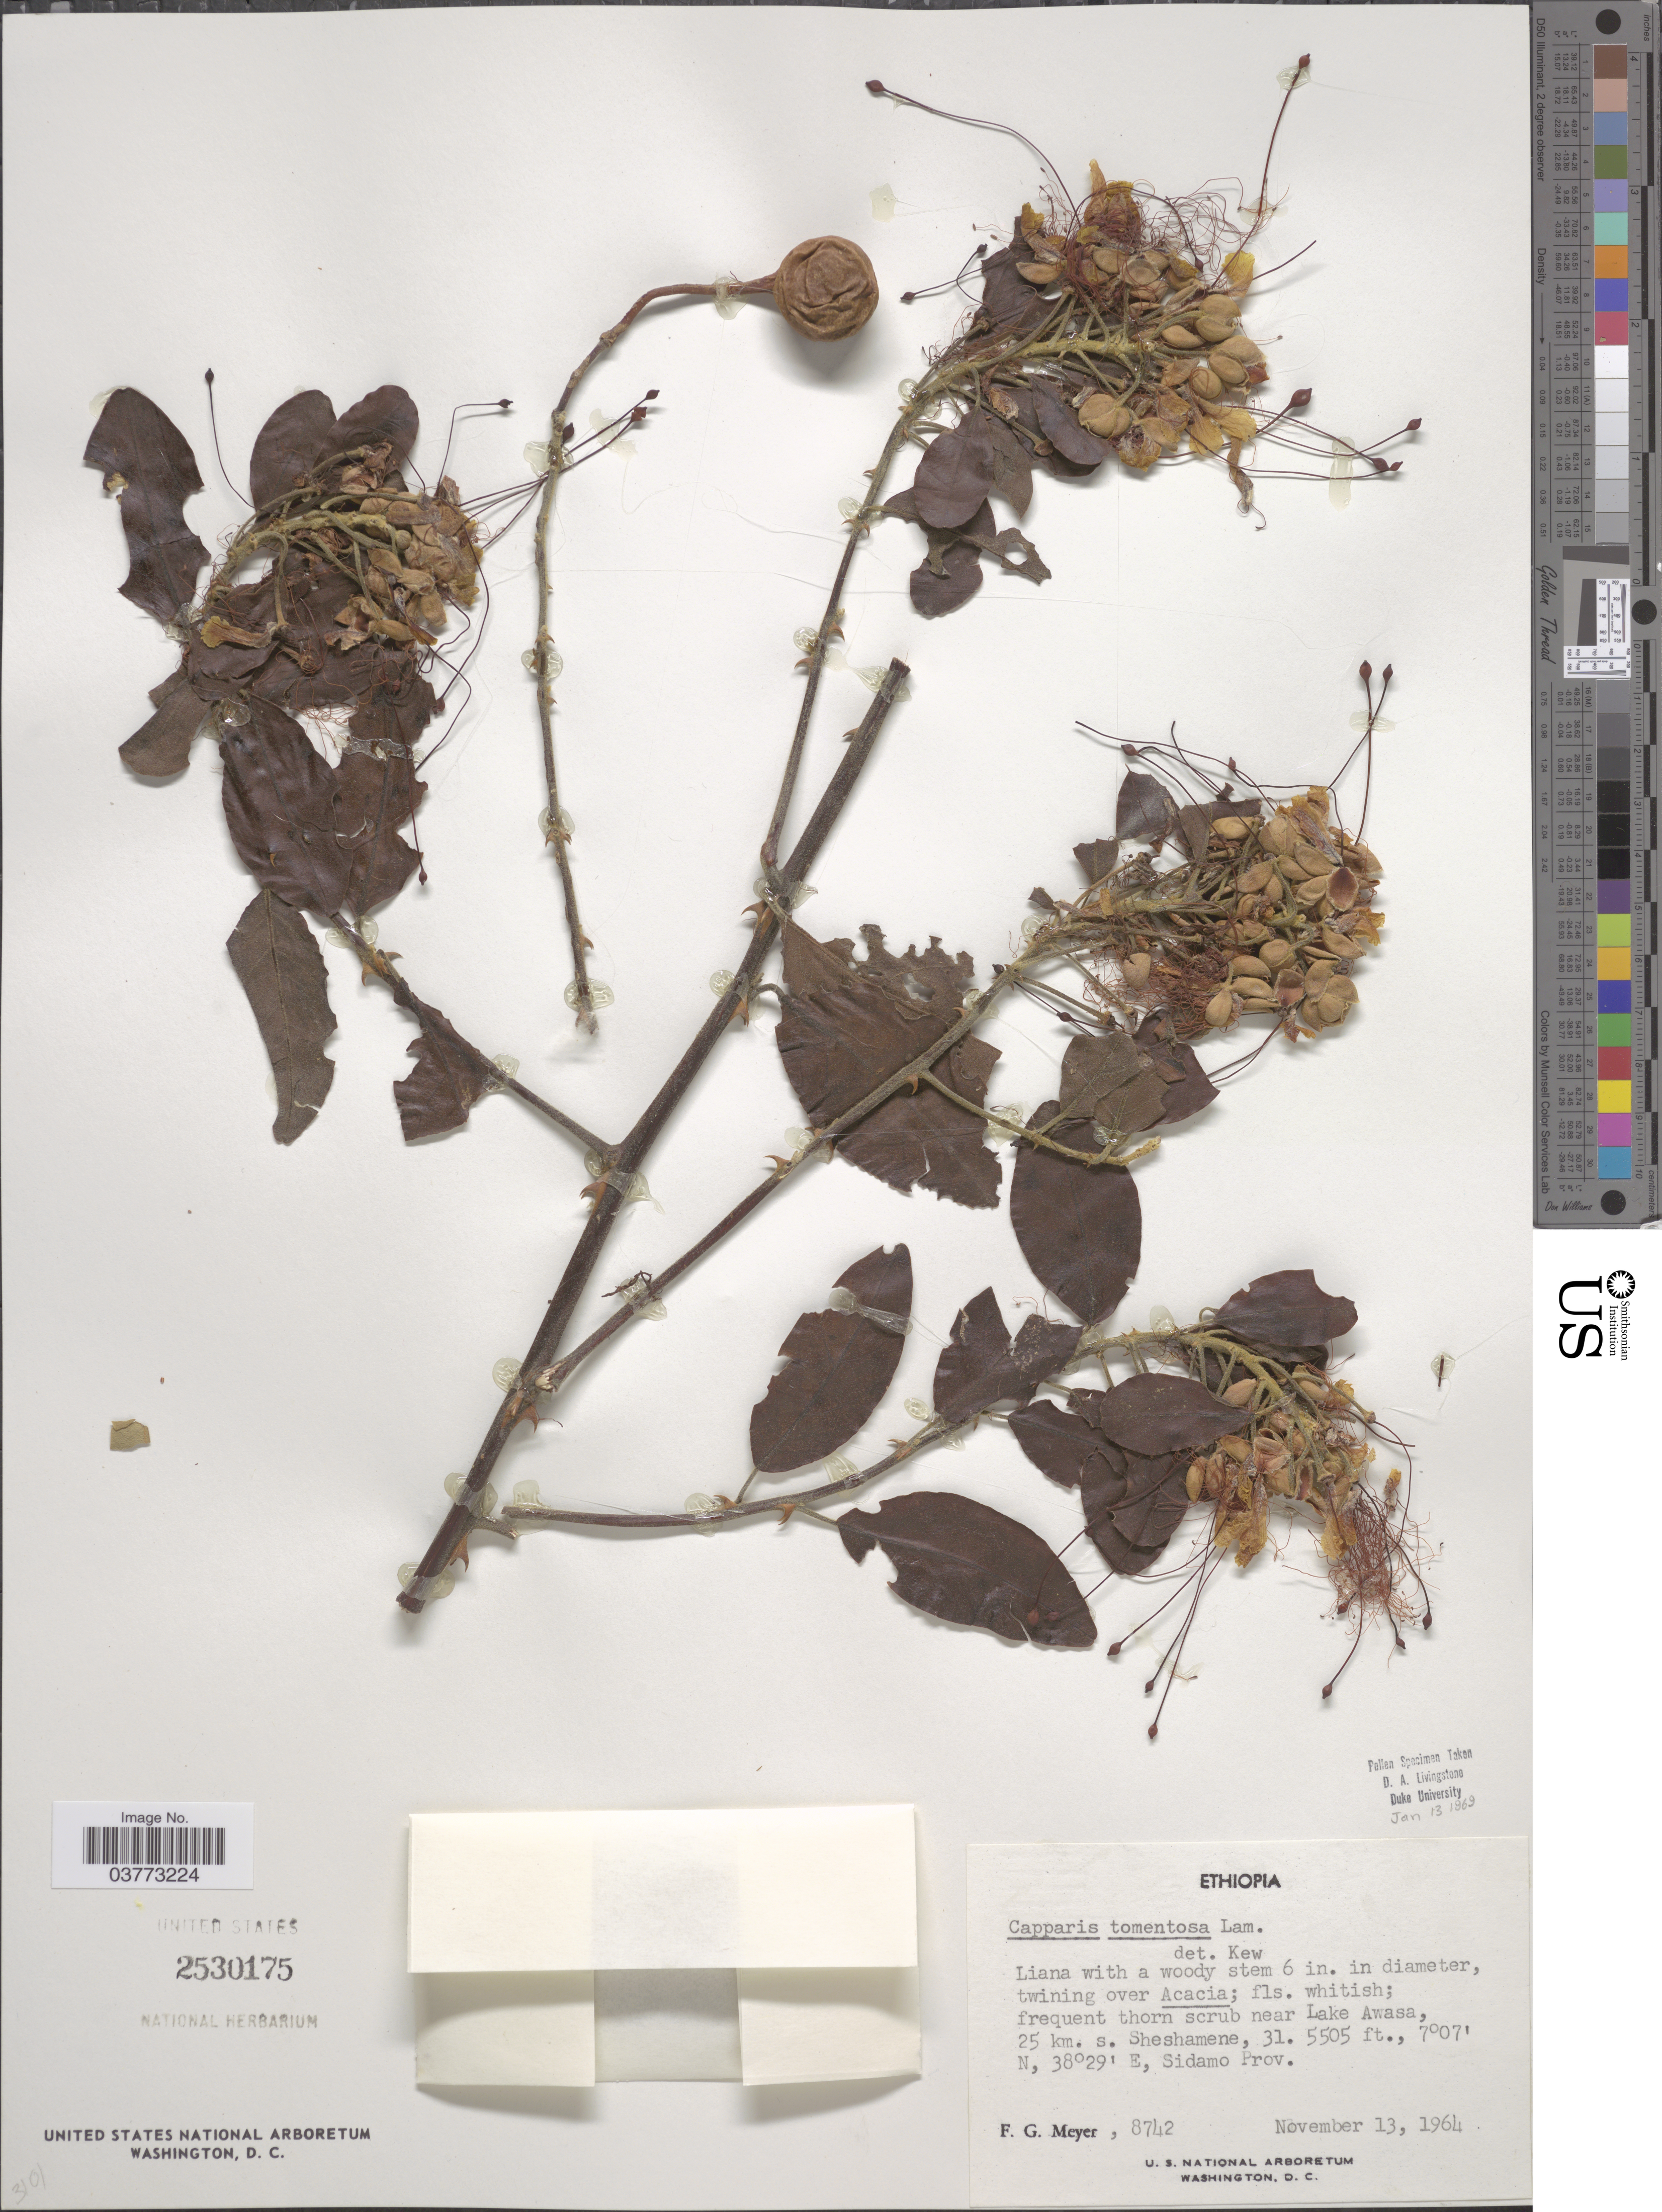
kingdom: Plantae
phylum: Tracheophyta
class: Magnoliopsida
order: Brassicales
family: Capparaceae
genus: Capparis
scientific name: Capparis tomentosa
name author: Lam.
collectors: F. G. Meyer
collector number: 8742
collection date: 1964-11-13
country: Ethiopia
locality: Near Lake Awasa, 25 km. s. of Sheshamene, Sidamo Prov.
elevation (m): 1678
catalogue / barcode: US 2530175